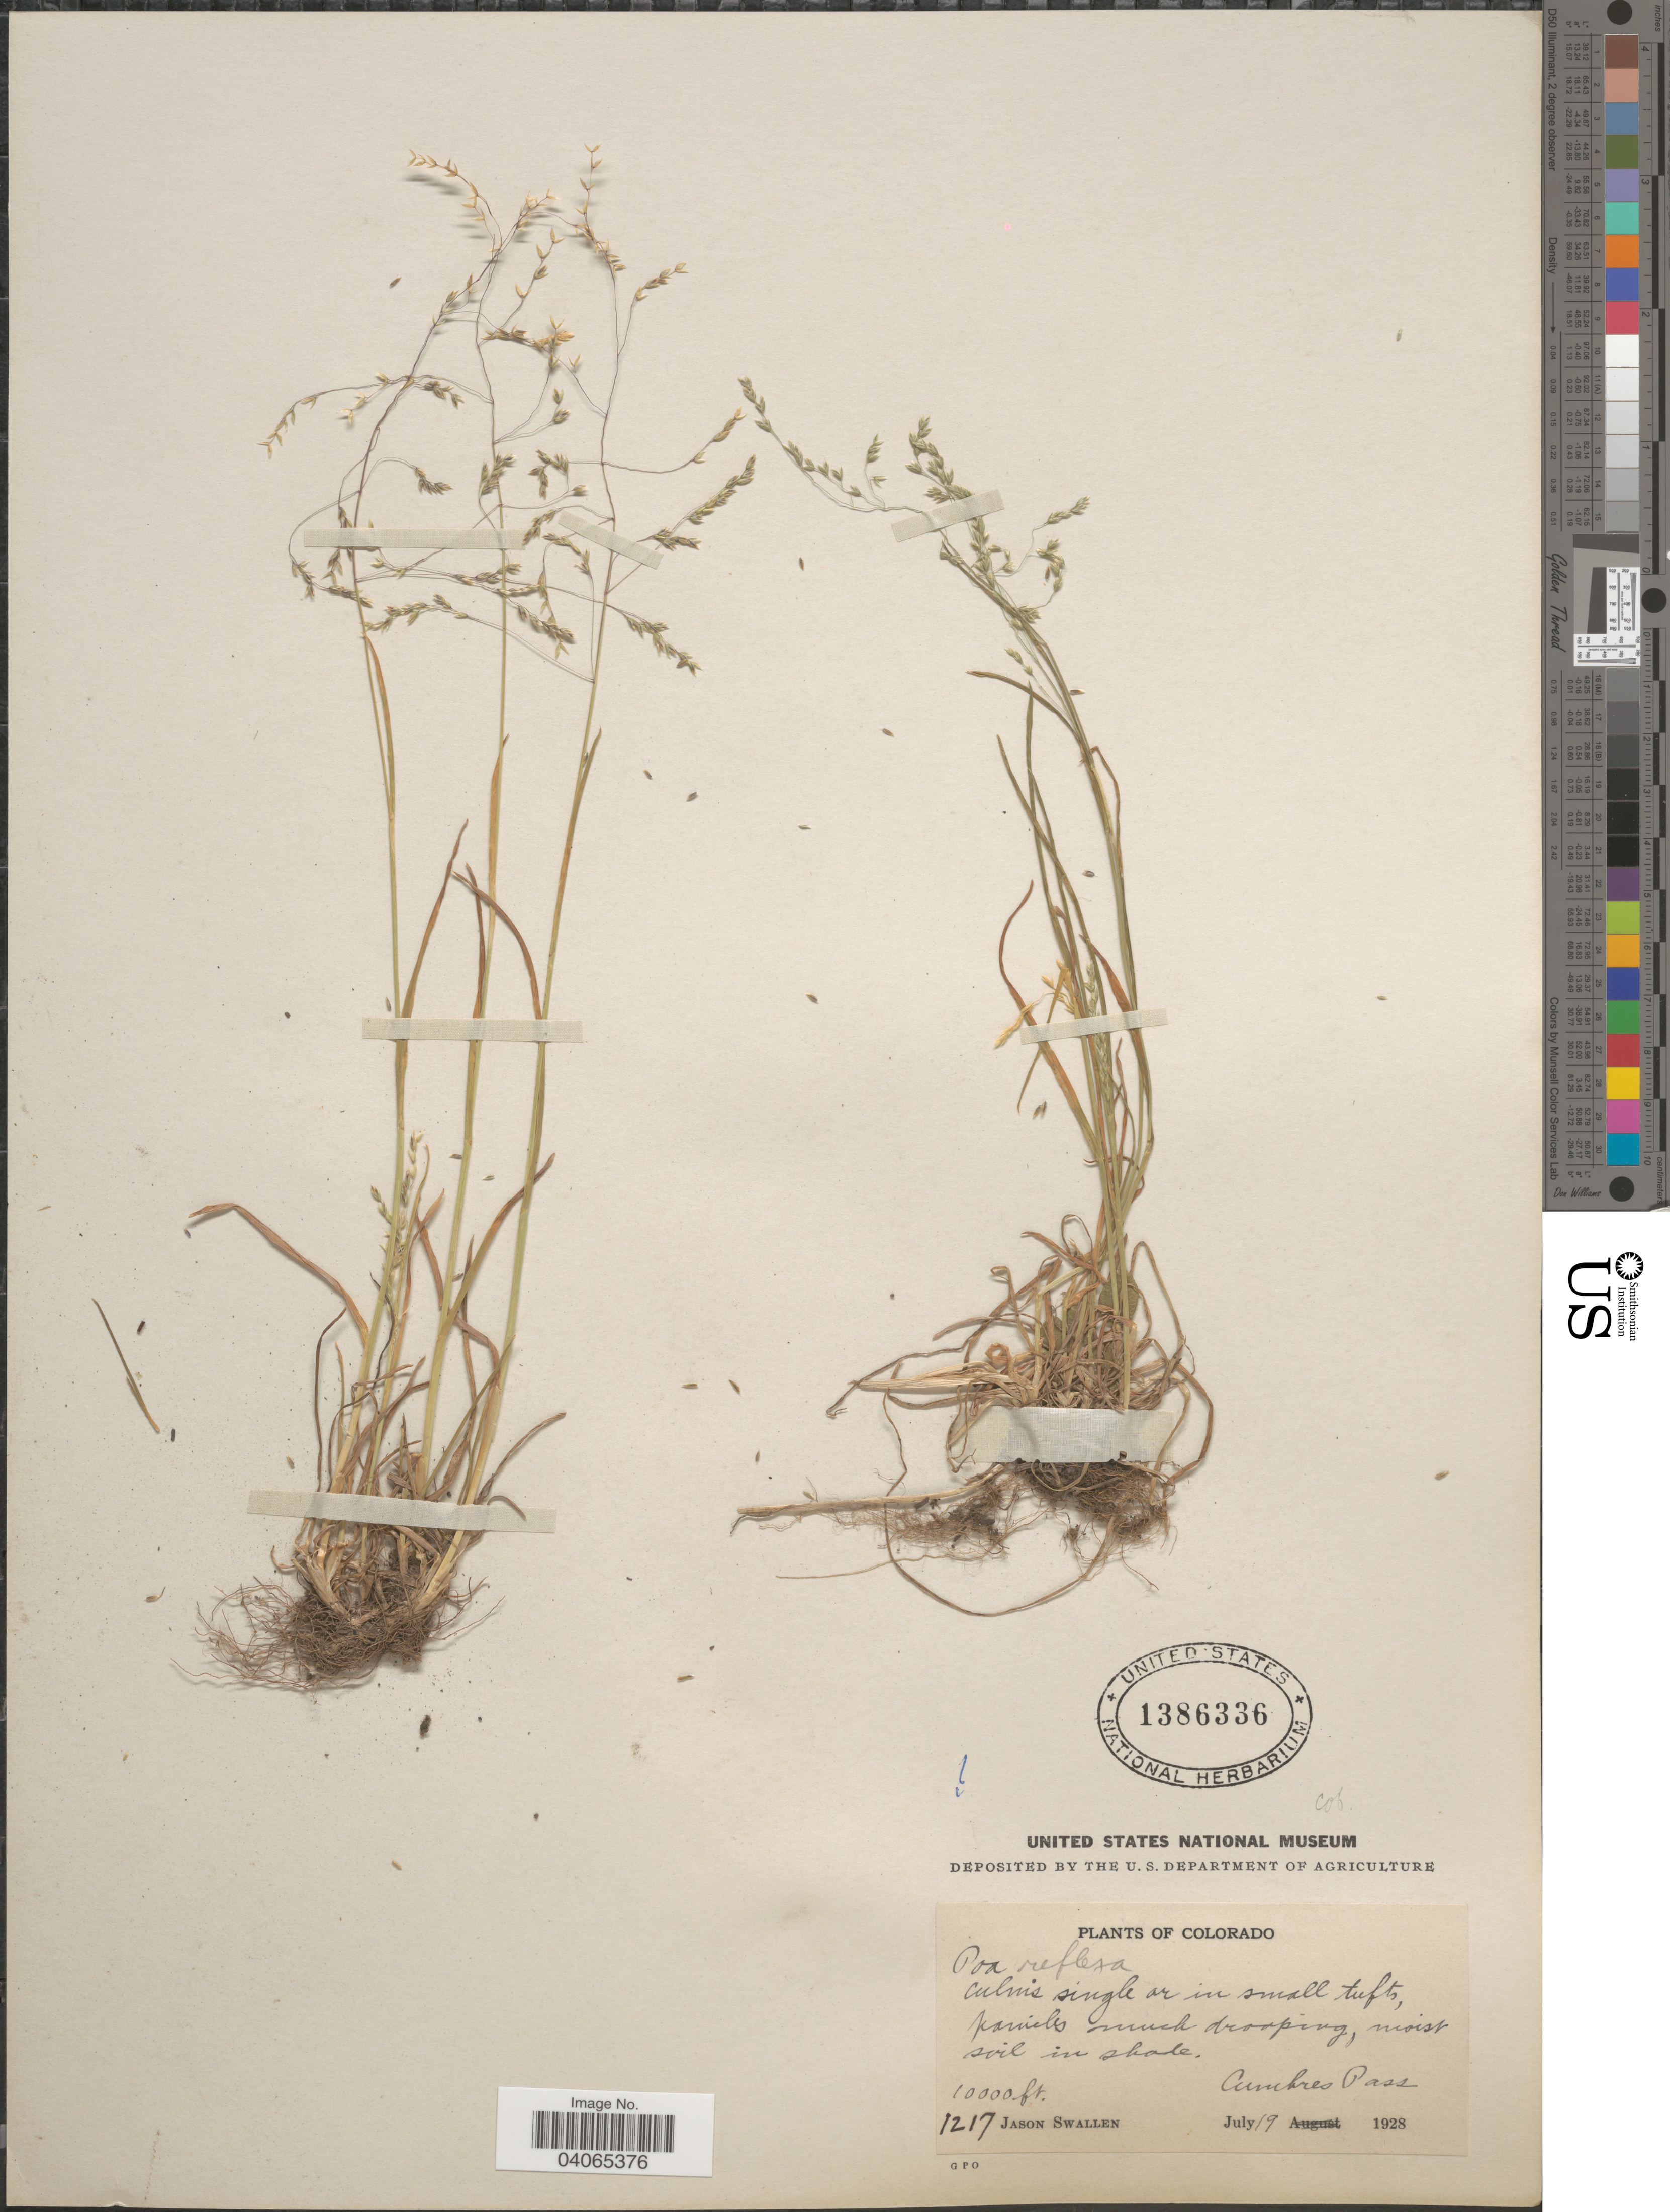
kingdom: Plantae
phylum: Tracheophyta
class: Liliopsida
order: Poales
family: Poaceae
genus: Poa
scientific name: Poa reflexa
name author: Vasey & Scribn.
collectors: J. R. Swallen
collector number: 1217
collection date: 1928-07-19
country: United States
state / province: Colorado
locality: Cumbres Pass.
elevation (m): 3048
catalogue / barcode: US 1386336